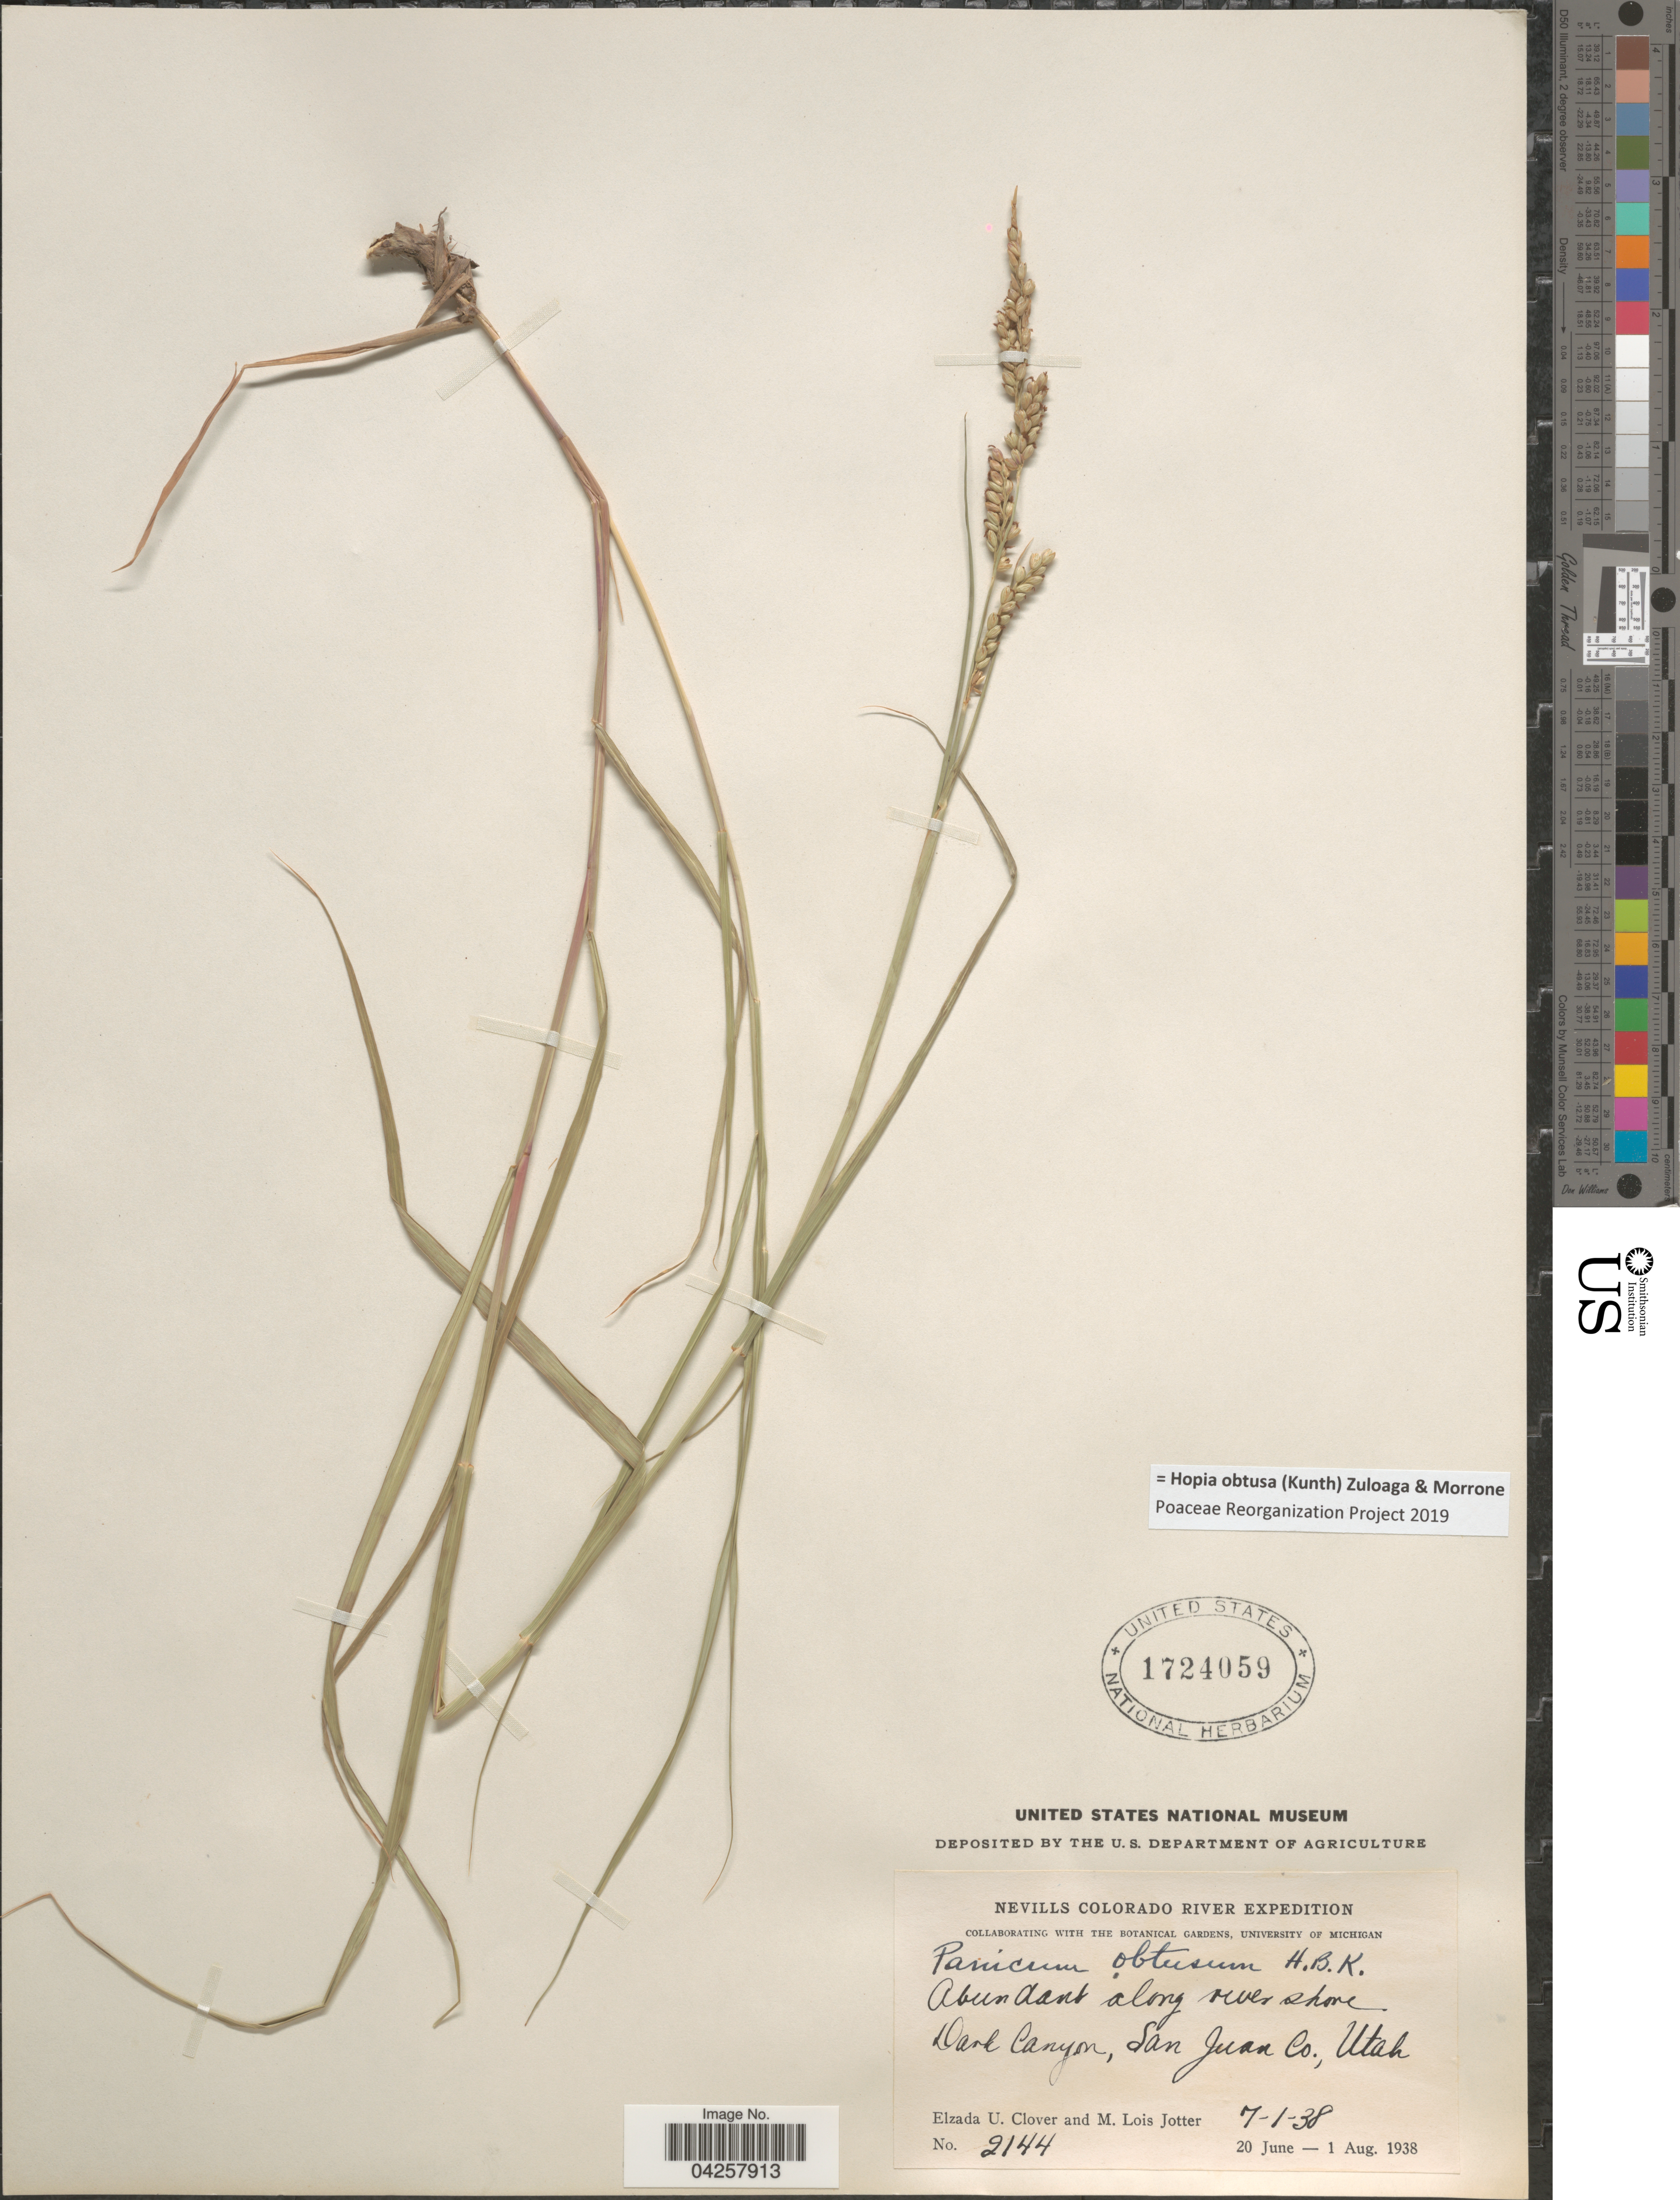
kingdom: Plantae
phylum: Tracheophyta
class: Liliopsida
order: Poales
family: Poaceae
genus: Hopia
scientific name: Hopia obtusa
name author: (Kunth) Zuloaga & Morrone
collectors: E. U. Clover & M. Jotter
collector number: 2144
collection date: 1938-07-01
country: United States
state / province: Utah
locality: Nevills Colorado River Expedition. Along river shore. Dark Canyon, San Juan Co.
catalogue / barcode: US 1724059